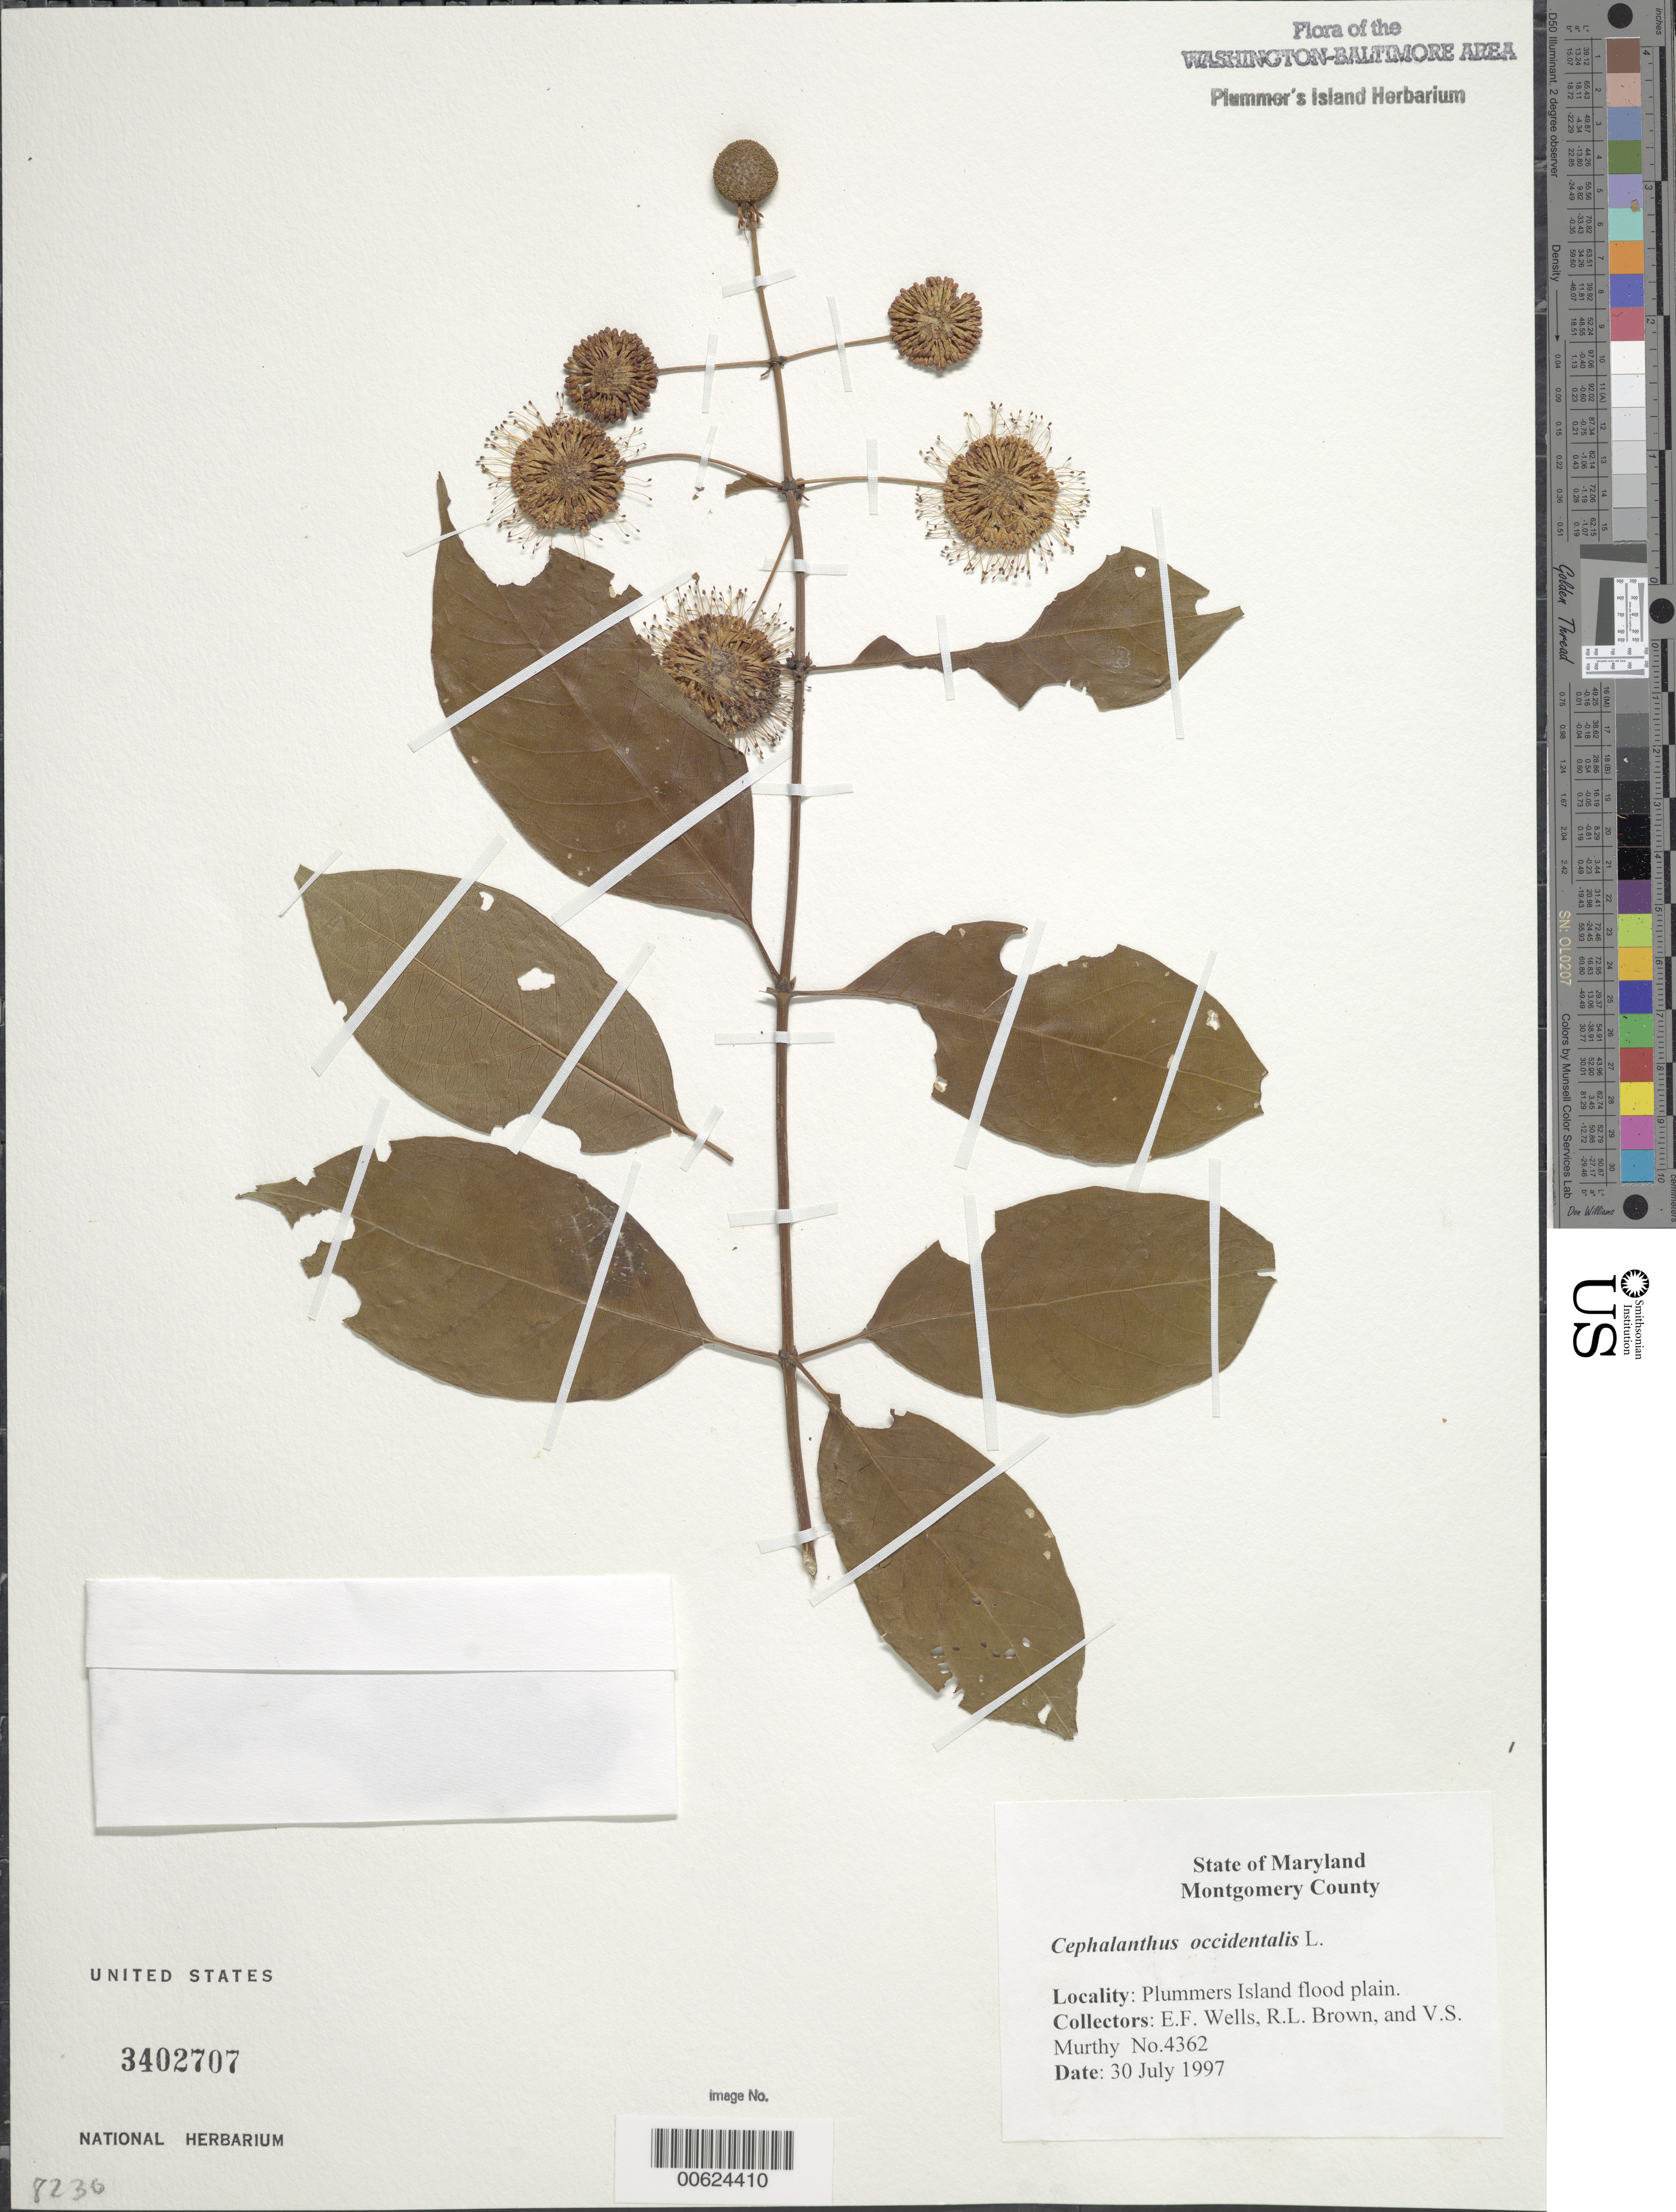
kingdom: Plantae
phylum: Tracheophyta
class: Magnoliopsida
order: Gentianales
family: Rubiaceae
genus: Cephalanthus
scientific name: Cephalanthus occidentalis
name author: L.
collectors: E. F. Wells, R. L. Brown & V. S. Murthy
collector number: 4362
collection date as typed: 30 Jul 1997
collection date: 1997-07-30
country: United States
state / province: Maryland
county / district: Montgomery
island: Plummers Island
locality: Flood plain of Plummers Island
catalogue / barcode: US 3402707